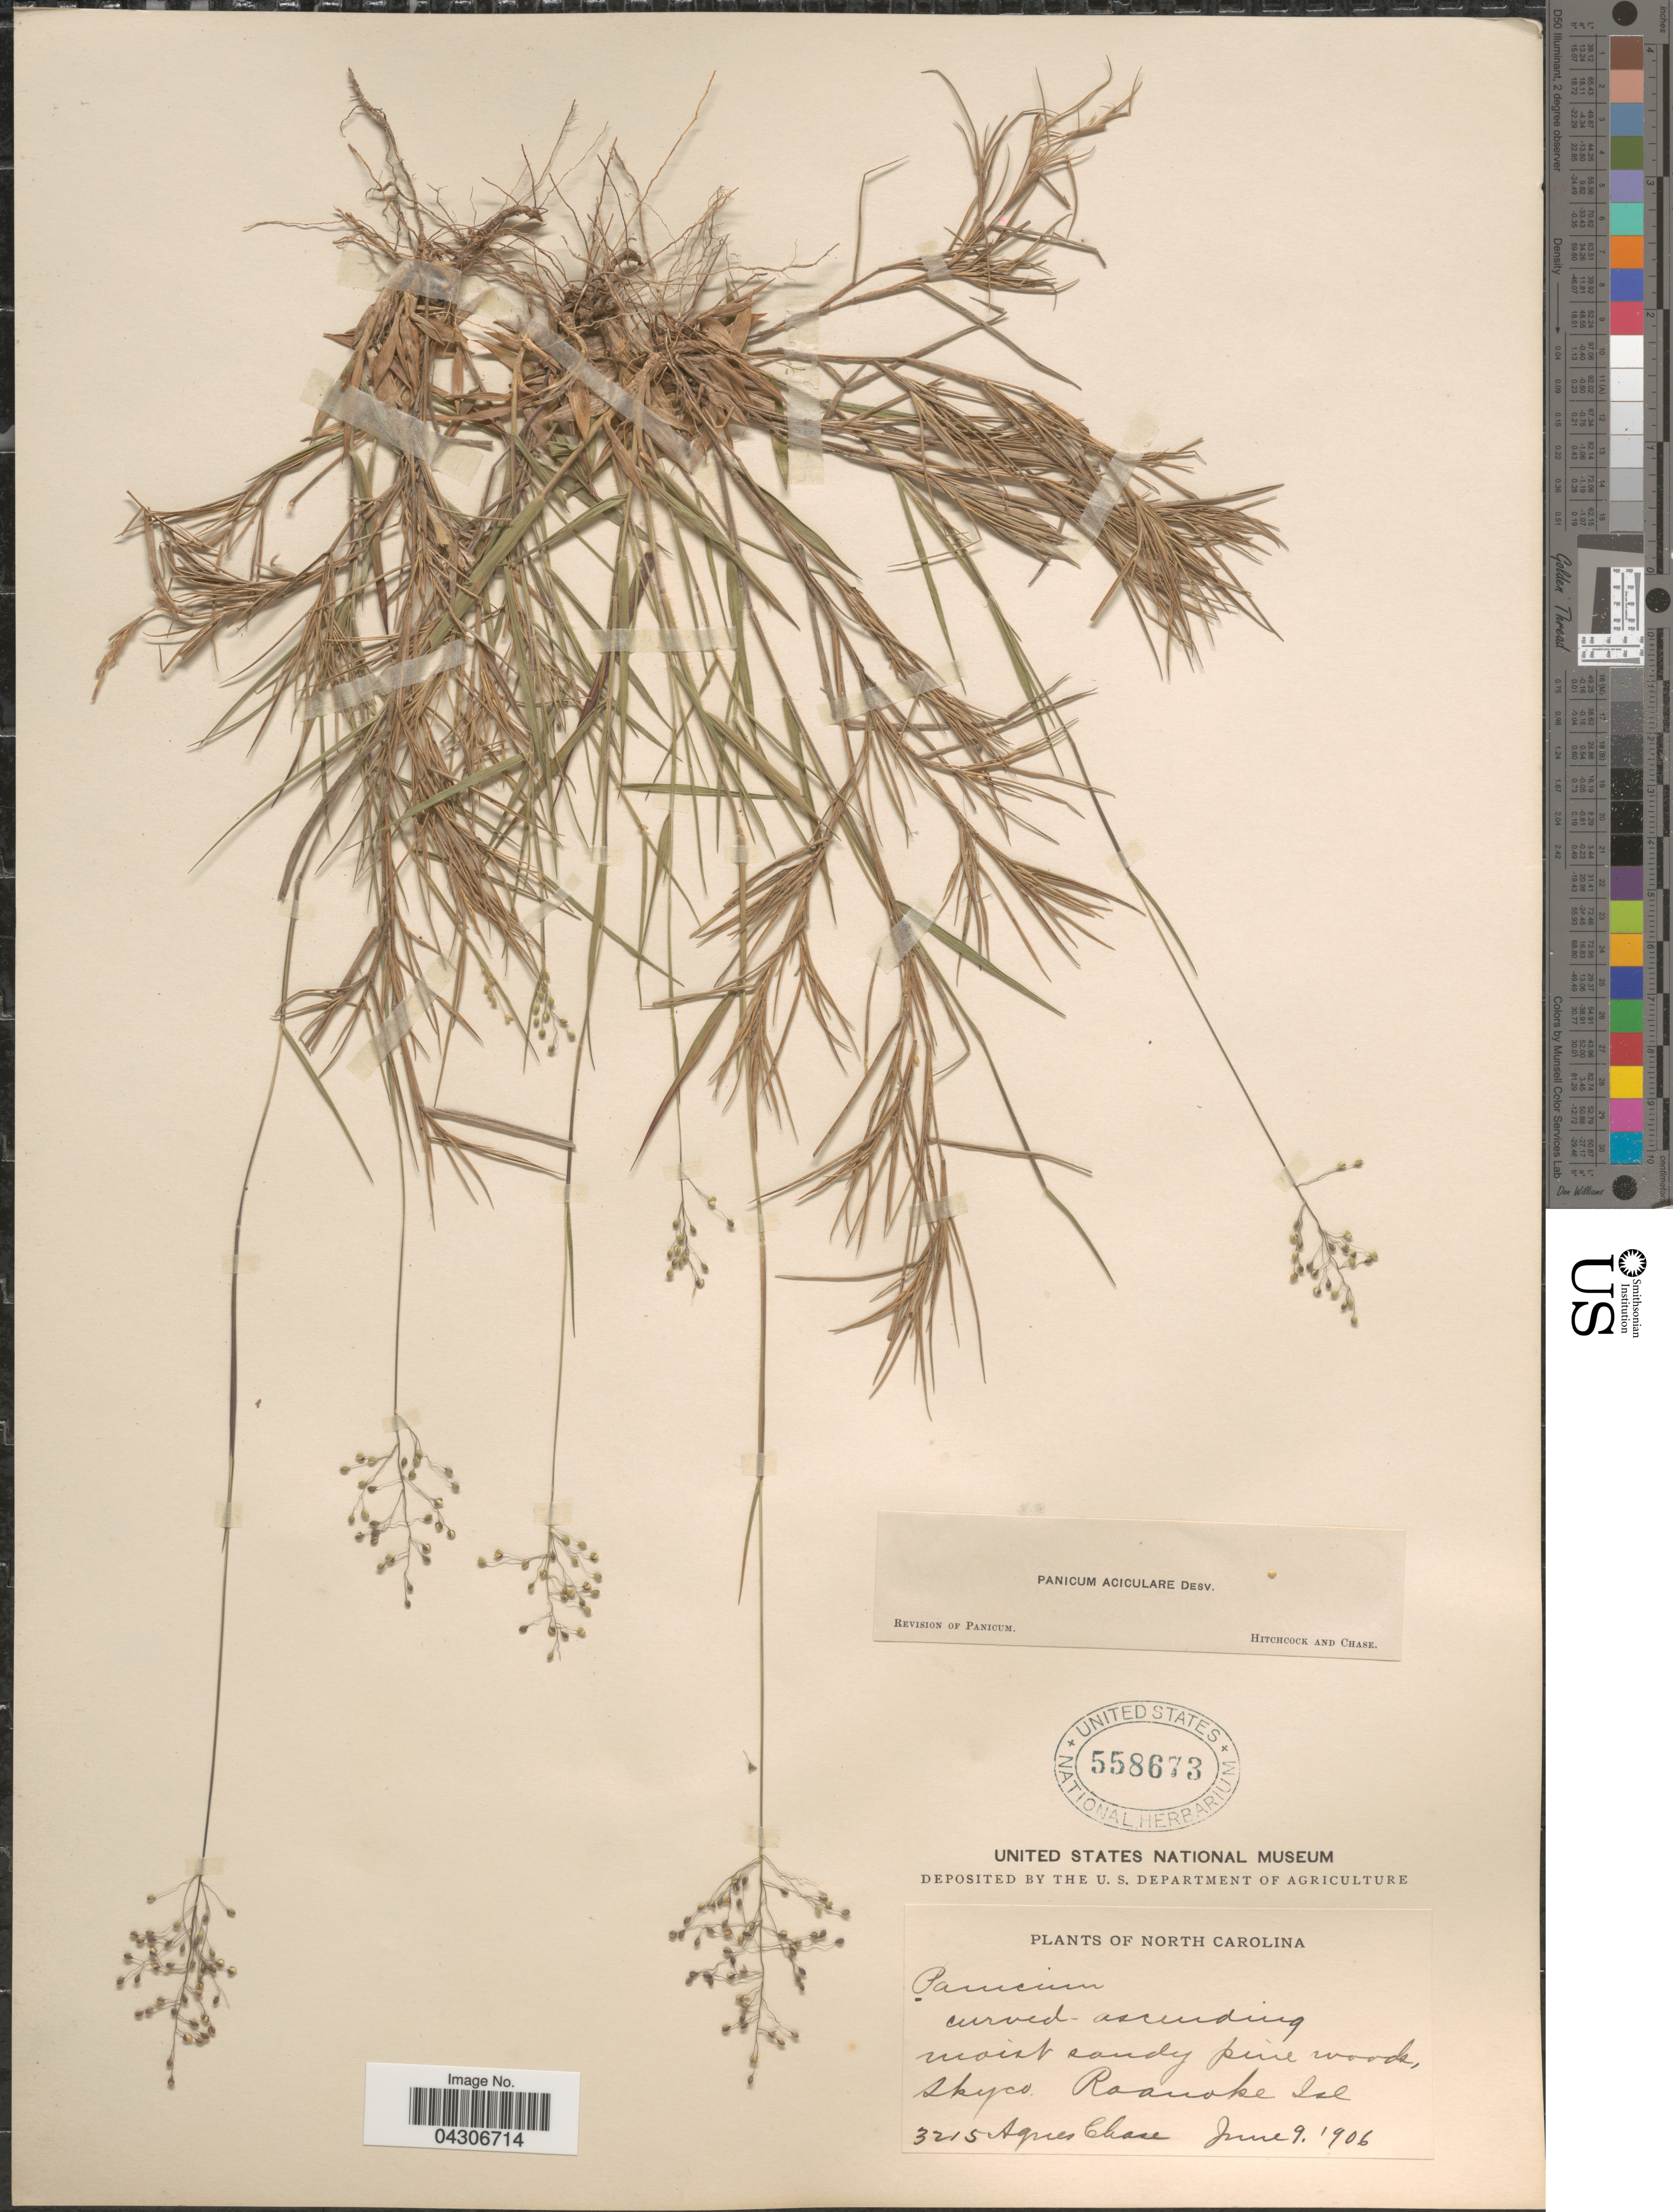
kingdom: Plantae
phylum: Tracheophyta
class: Liliopsida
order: Poales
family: Poaceae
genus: Dichanthelium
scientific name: Dichanthelium aciculare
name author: (Desv. ex Poir.) Gould & C.A. Clark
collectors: A. Chase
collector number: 3215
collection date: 1906-06-09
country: United States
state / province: North Carolina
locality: Moist sandy pine woods. Skyco. Roanoke Isl.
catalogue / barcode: US 558673